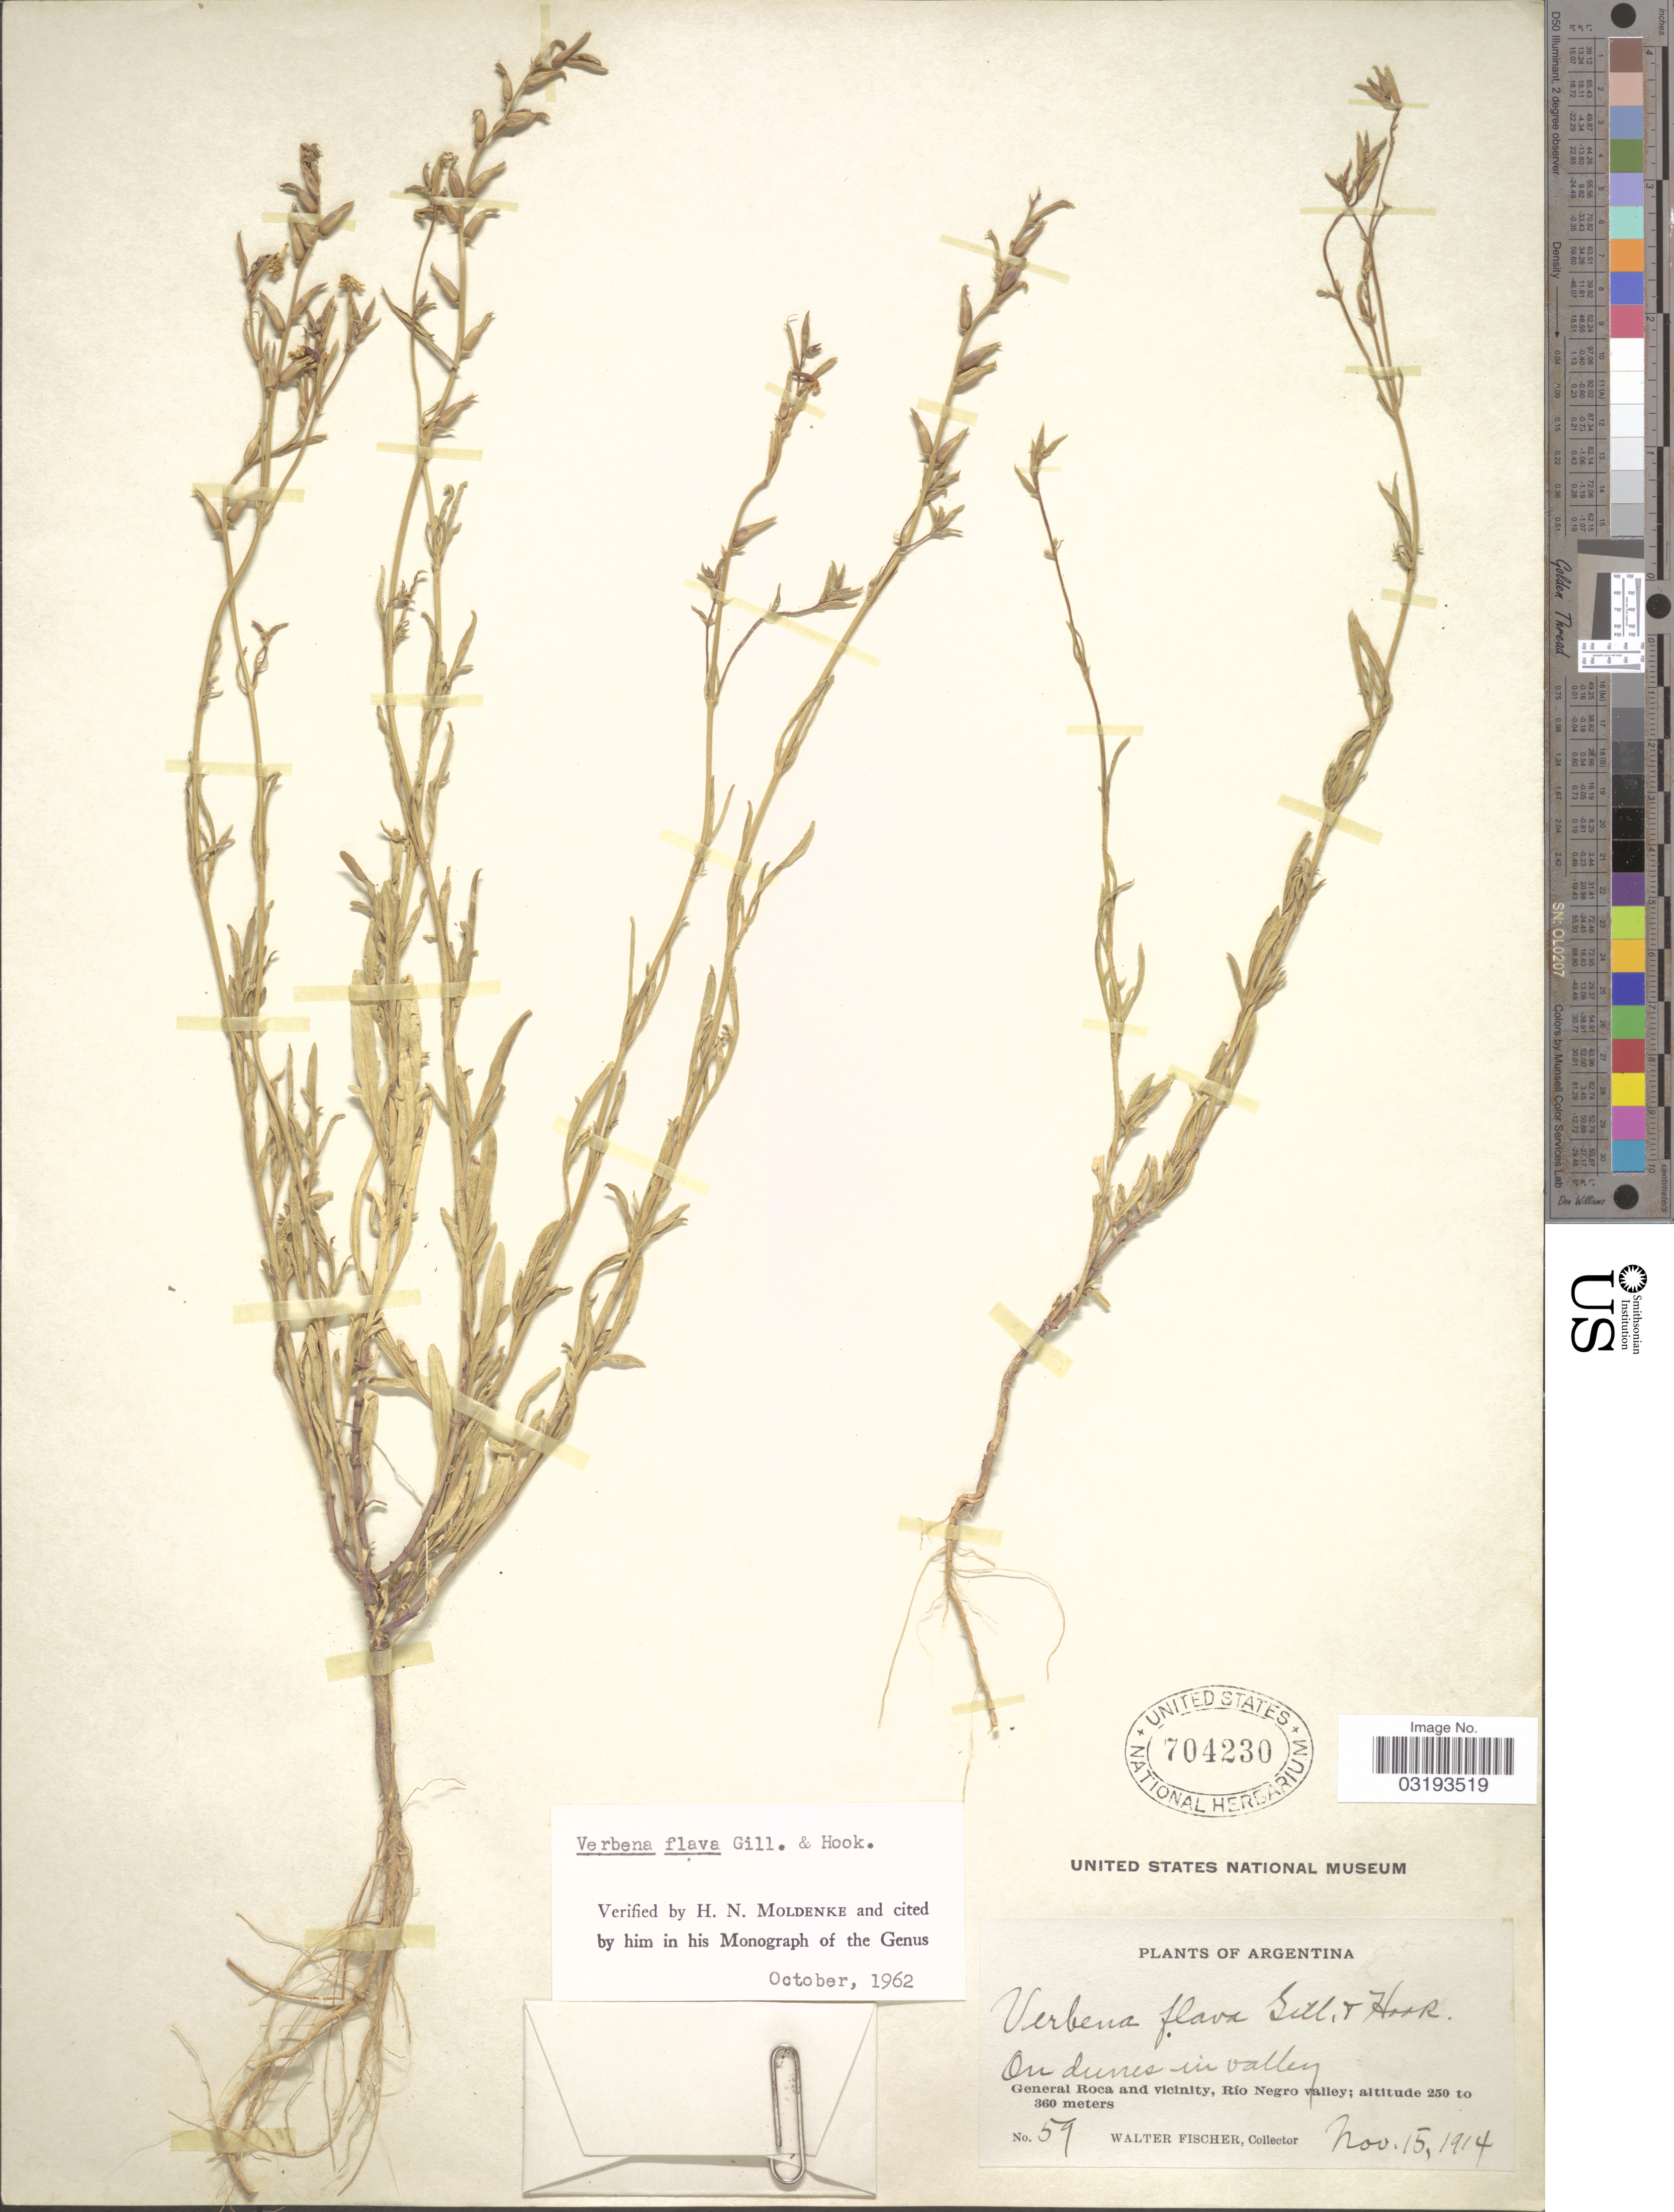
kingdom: Plantae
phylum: Tracheophyta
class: Magnoliopsida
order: Lamiales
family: Verbenaceae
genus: Verbena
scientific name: Verbena flava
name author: Gillies & Hook.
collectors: W. Fischer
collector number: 59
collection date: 1914-11-15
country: Argentina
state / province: Rio Negro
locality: General Roca and vicinity, Río Negro valley.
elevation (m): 250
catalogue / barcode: US 704230